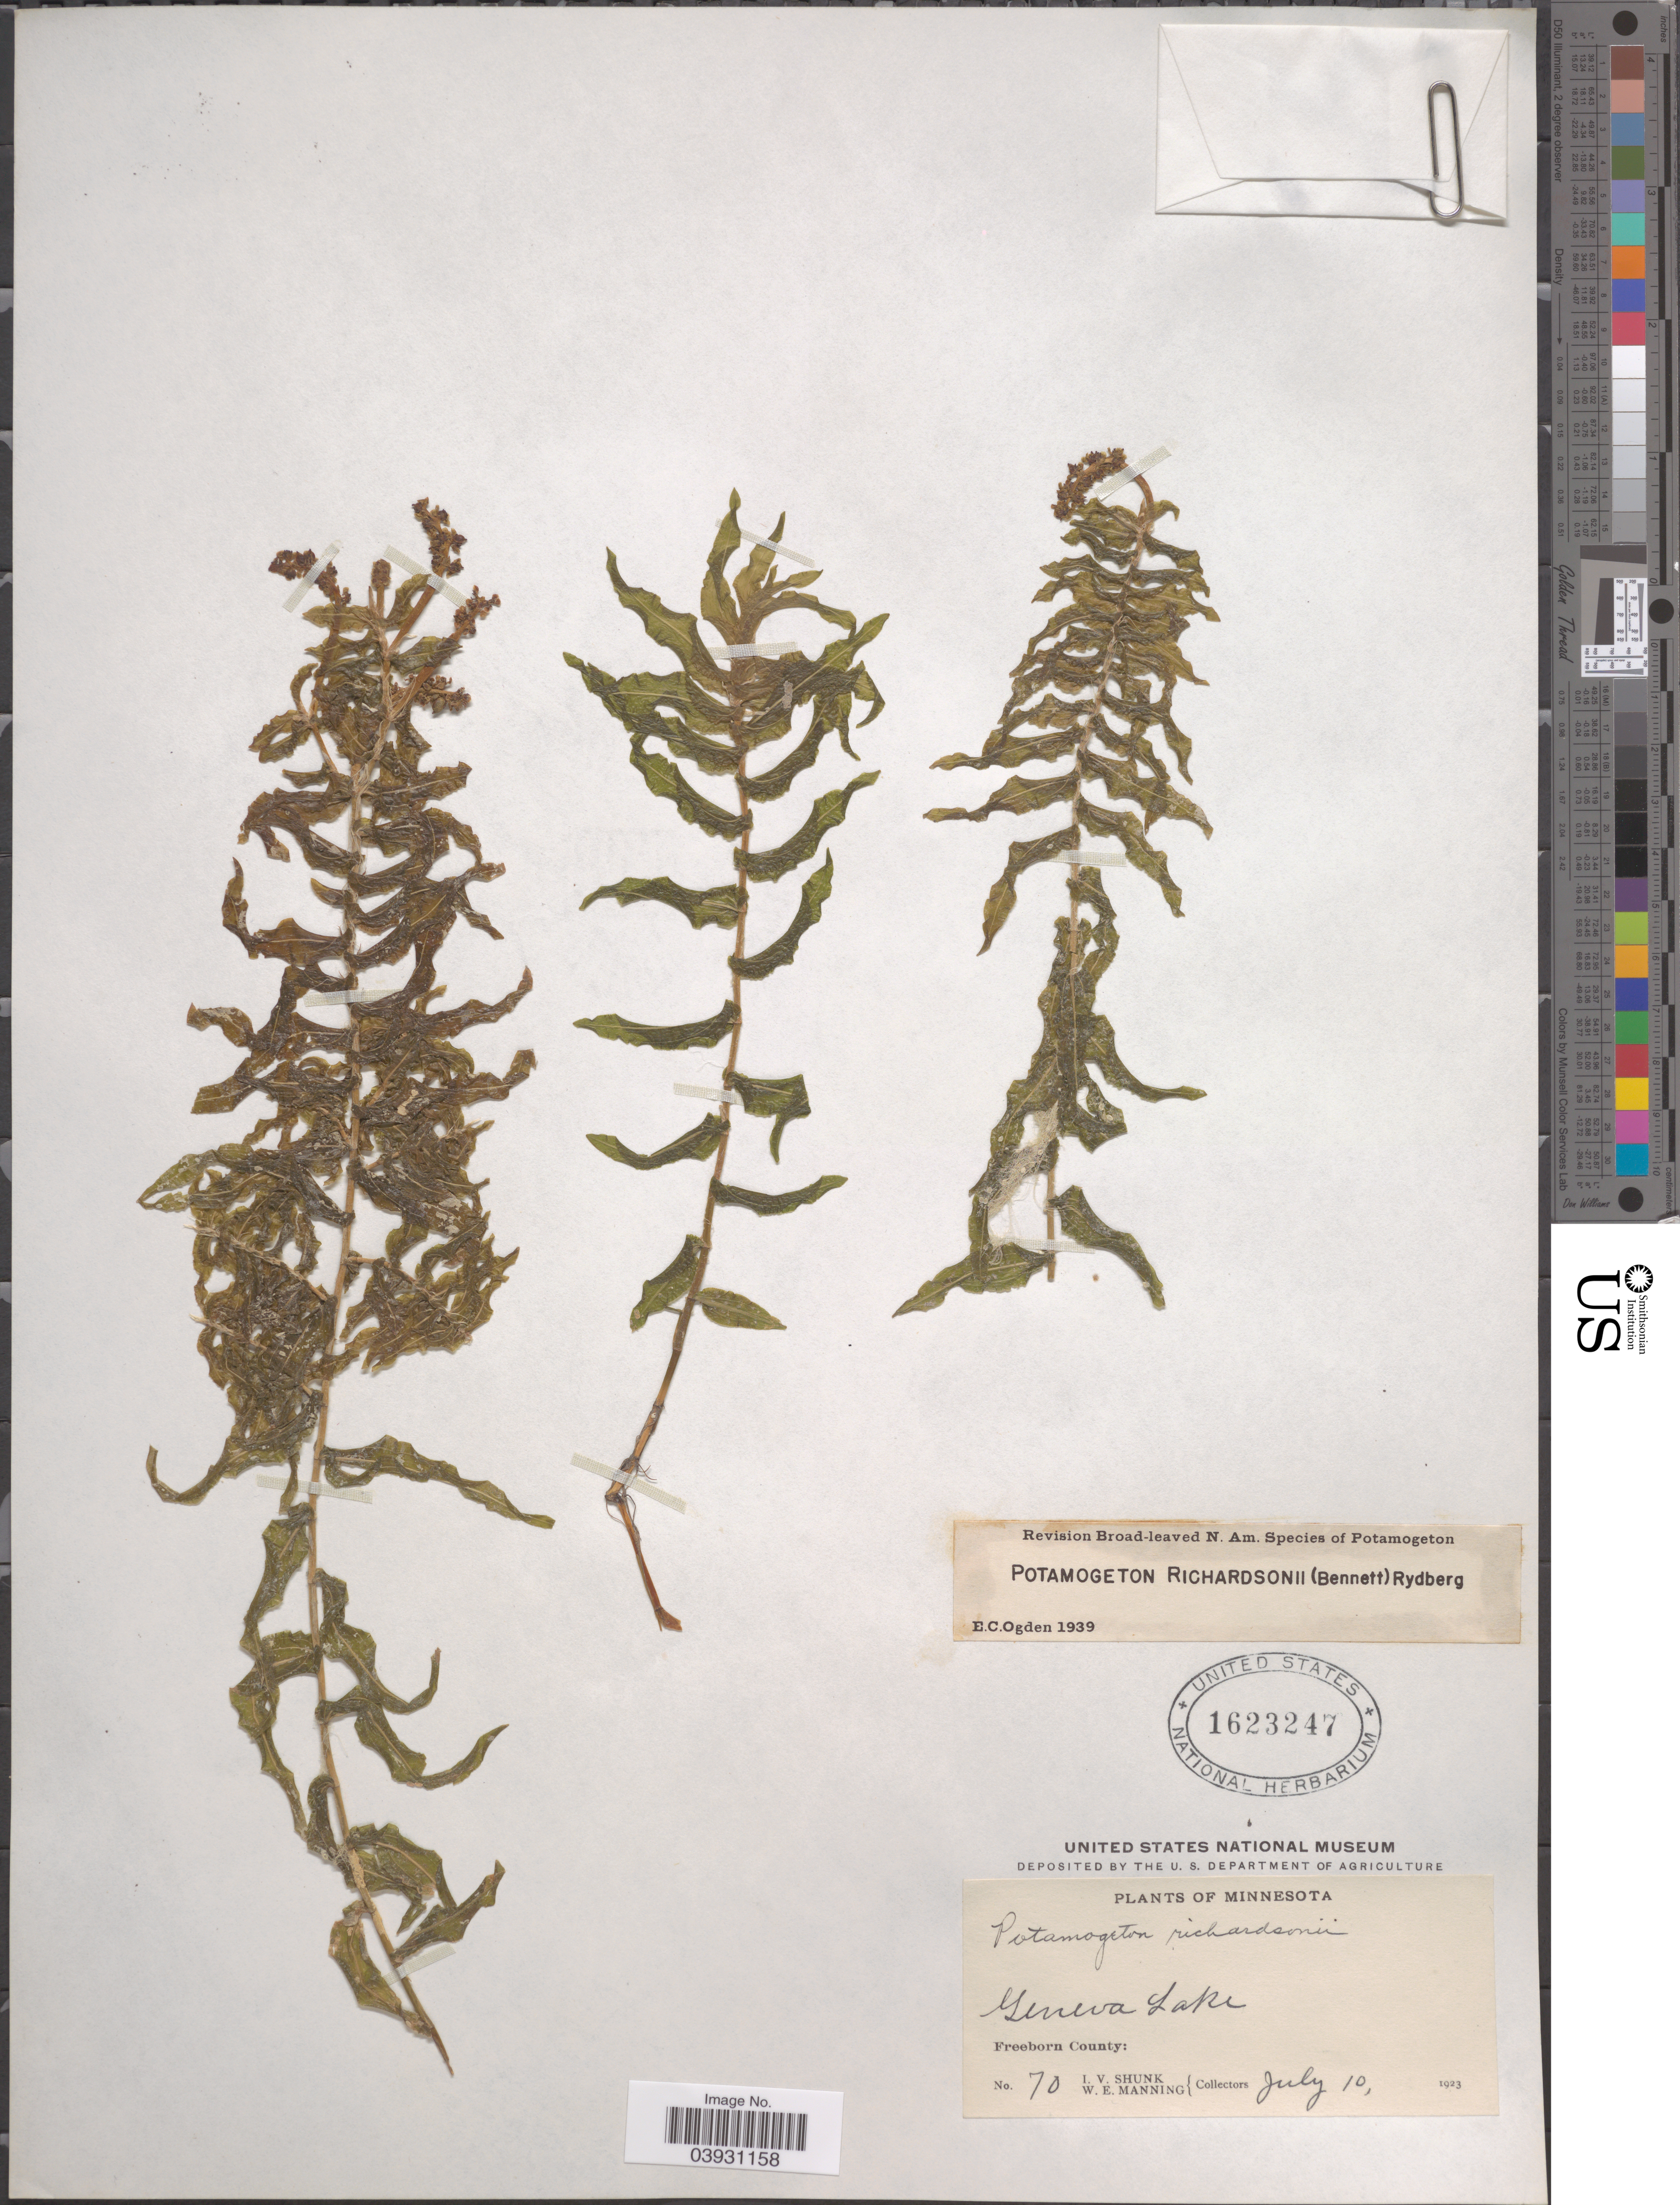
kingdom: Plantae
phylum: Tracheophyta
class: Liliopsida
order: Alismatales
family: Potamogetonaceae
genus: Potamogeton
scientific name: Potamogeton richardsonii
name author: (A.W. Benn.) Rydb.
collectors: I. Shunk & W. Manning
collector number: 70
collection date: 1923-07-10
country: United States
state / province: Minnesota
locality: Geneva Lake. Freeborn County.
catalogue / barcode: US 1623247